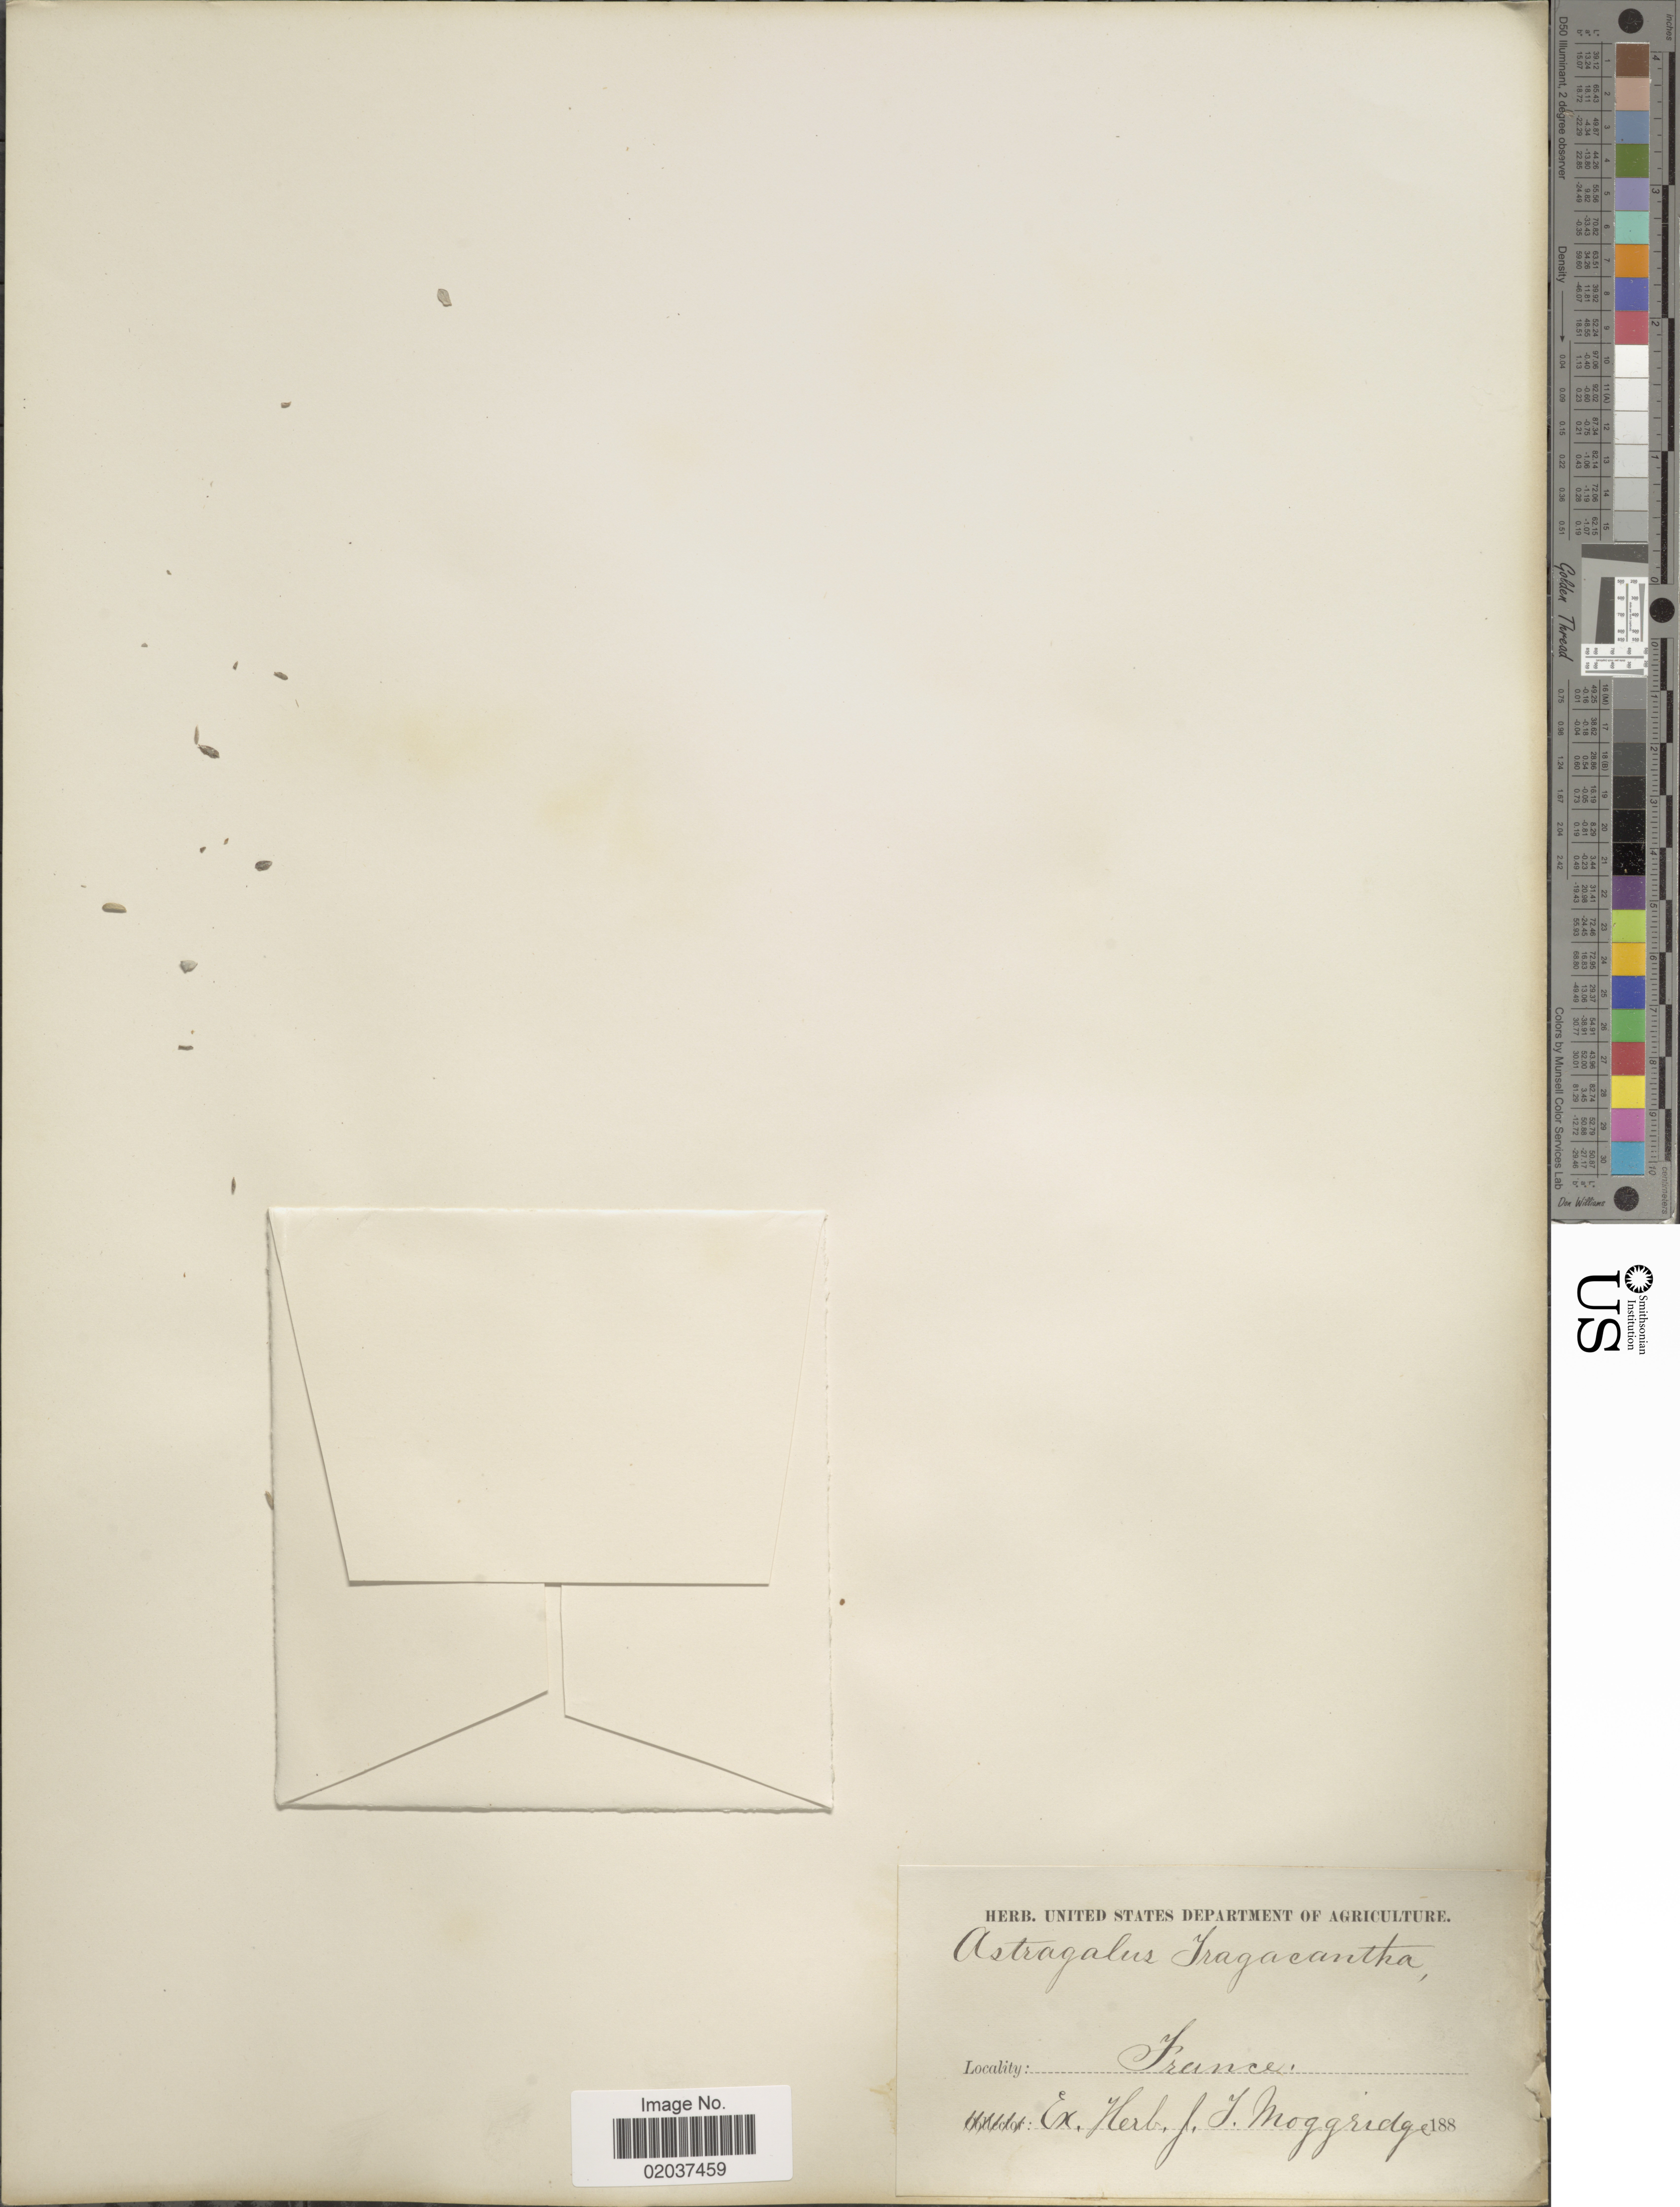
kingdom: Plantae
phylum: Tracheophyta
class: Magnoliopsida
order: Fabales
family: Fabaceae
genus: Astragalus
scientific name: Astragalus tragacantha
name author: L.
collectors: ex herb. J.T. Moggridge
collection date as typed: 188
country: France